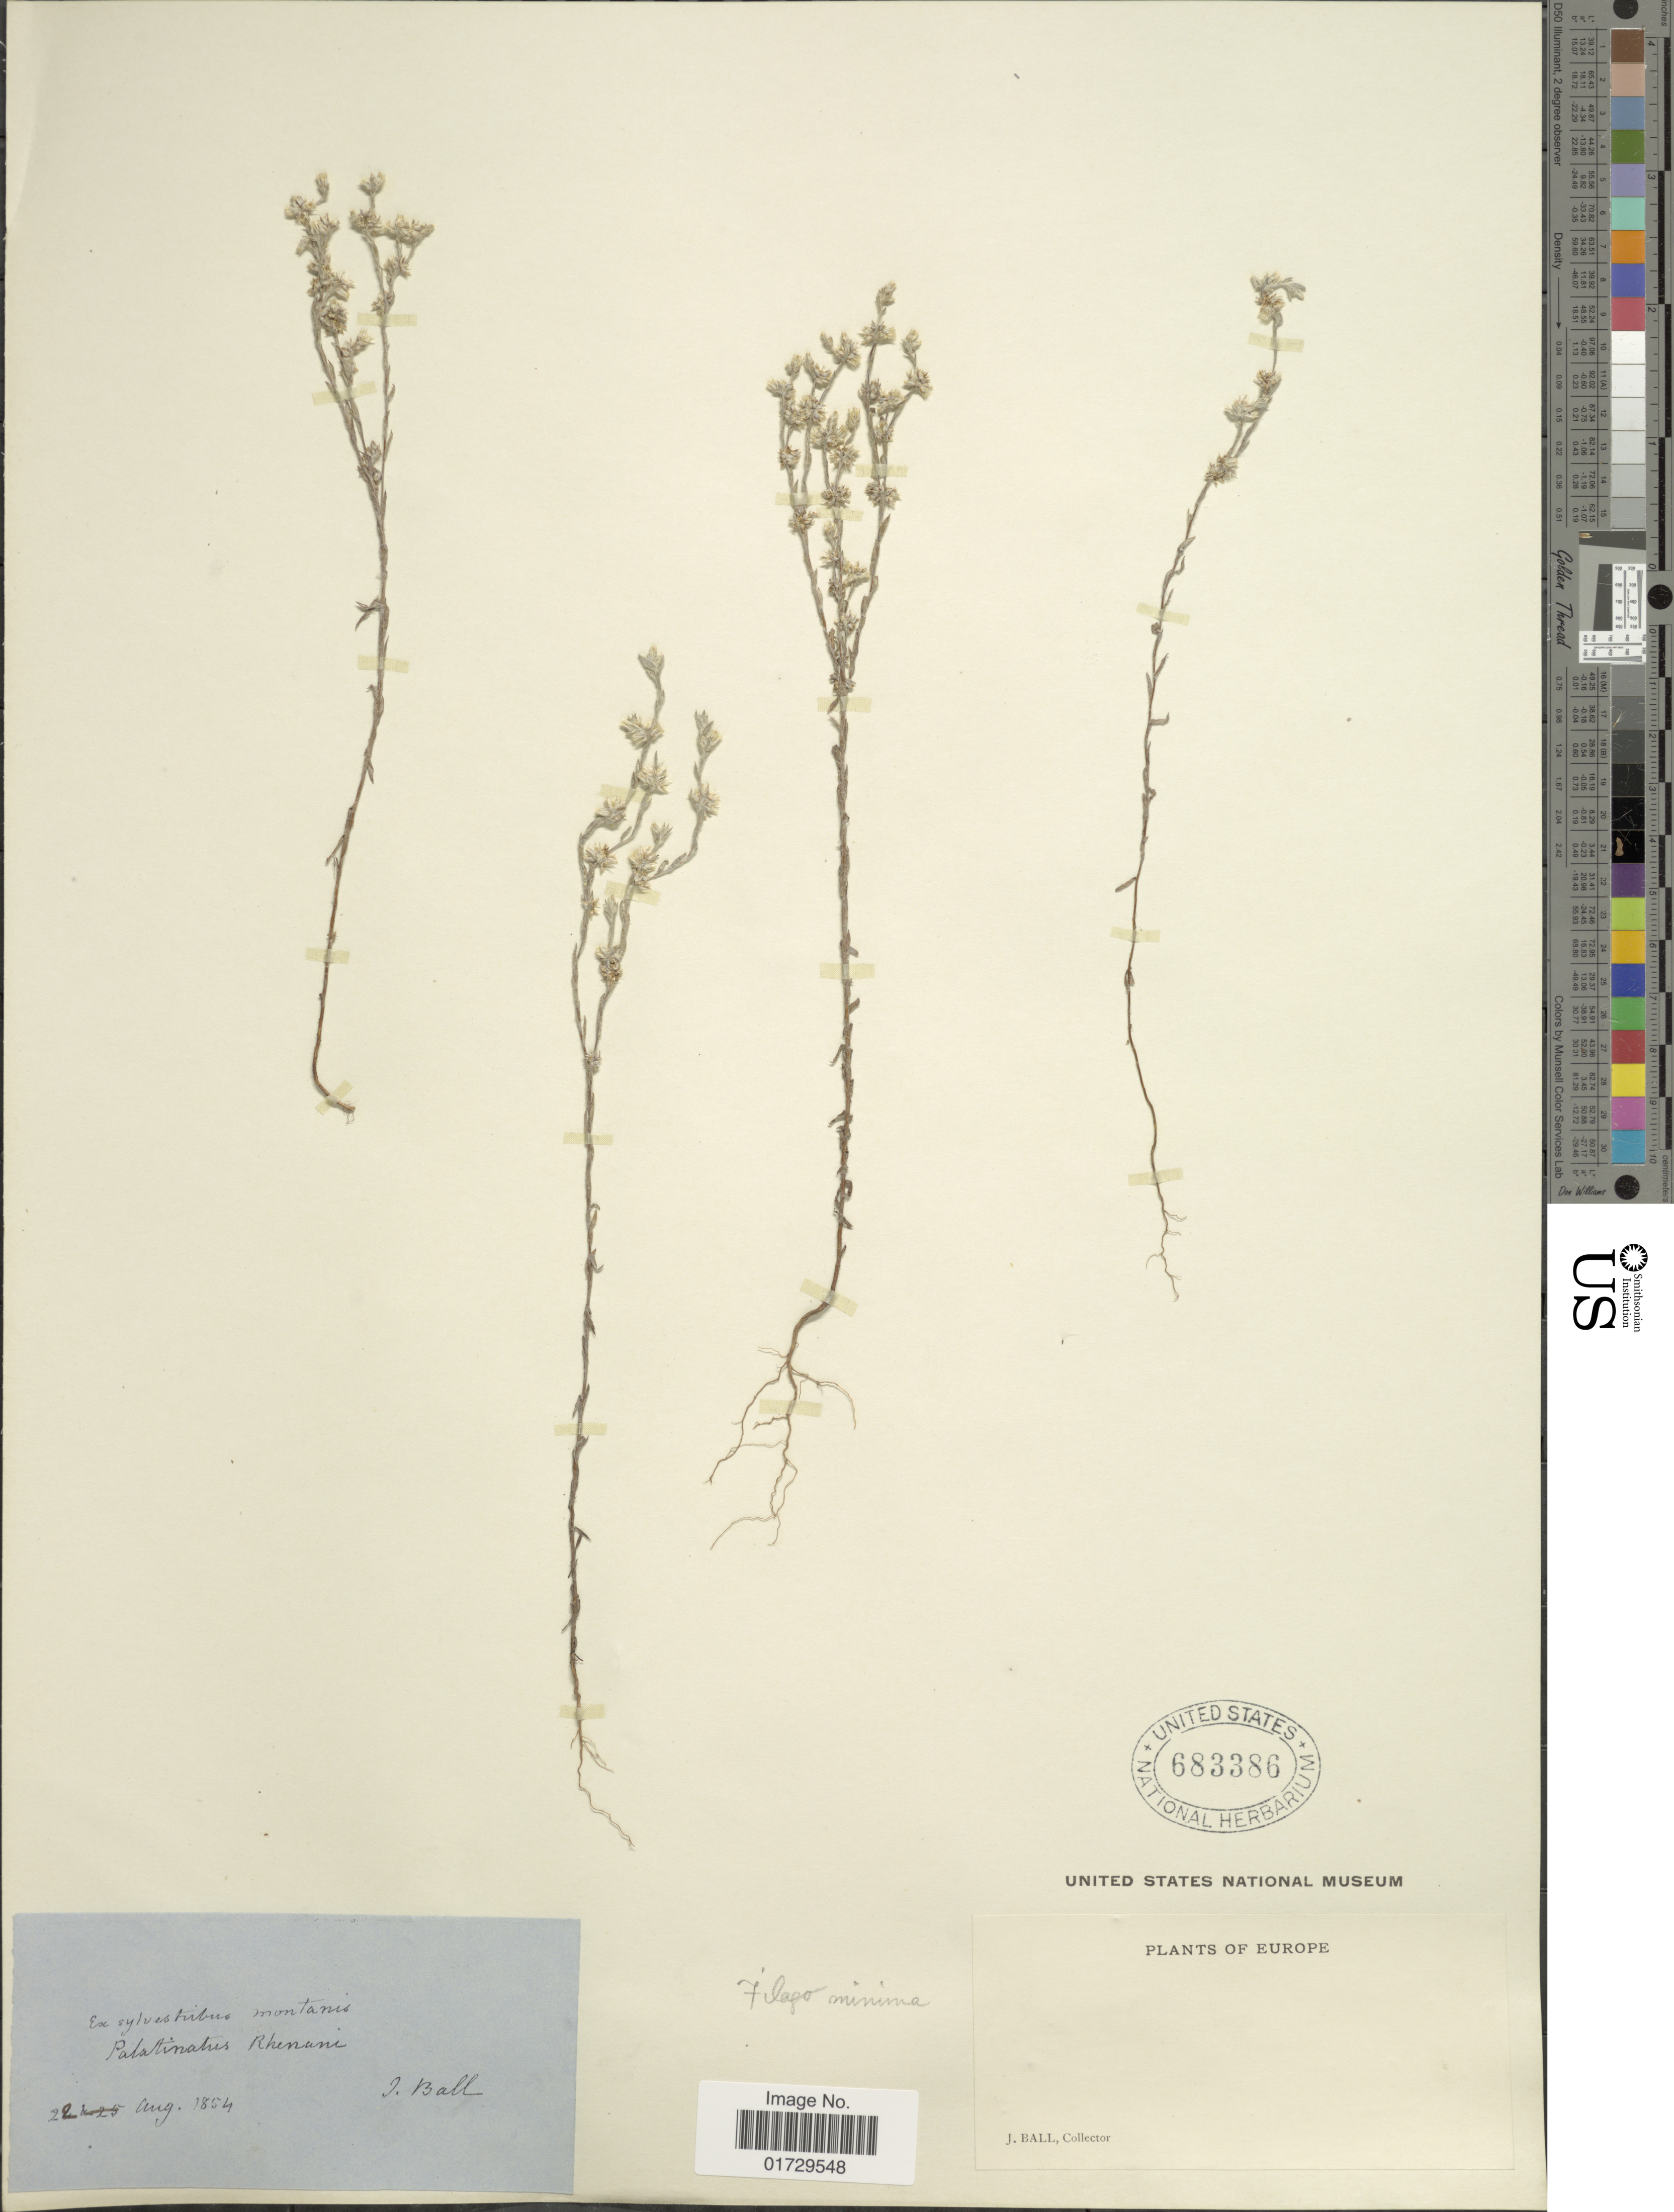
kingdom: Plantae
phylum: Tracheophyta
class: Magnoliopsida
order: Asterales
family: Asteraceae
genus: Filago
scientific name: Filago minima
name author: (Sm.) Pers.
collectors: J. Ball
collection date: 1854-08-22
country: Germany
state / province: Nordrhein-Westfalen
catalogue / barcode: US 683386